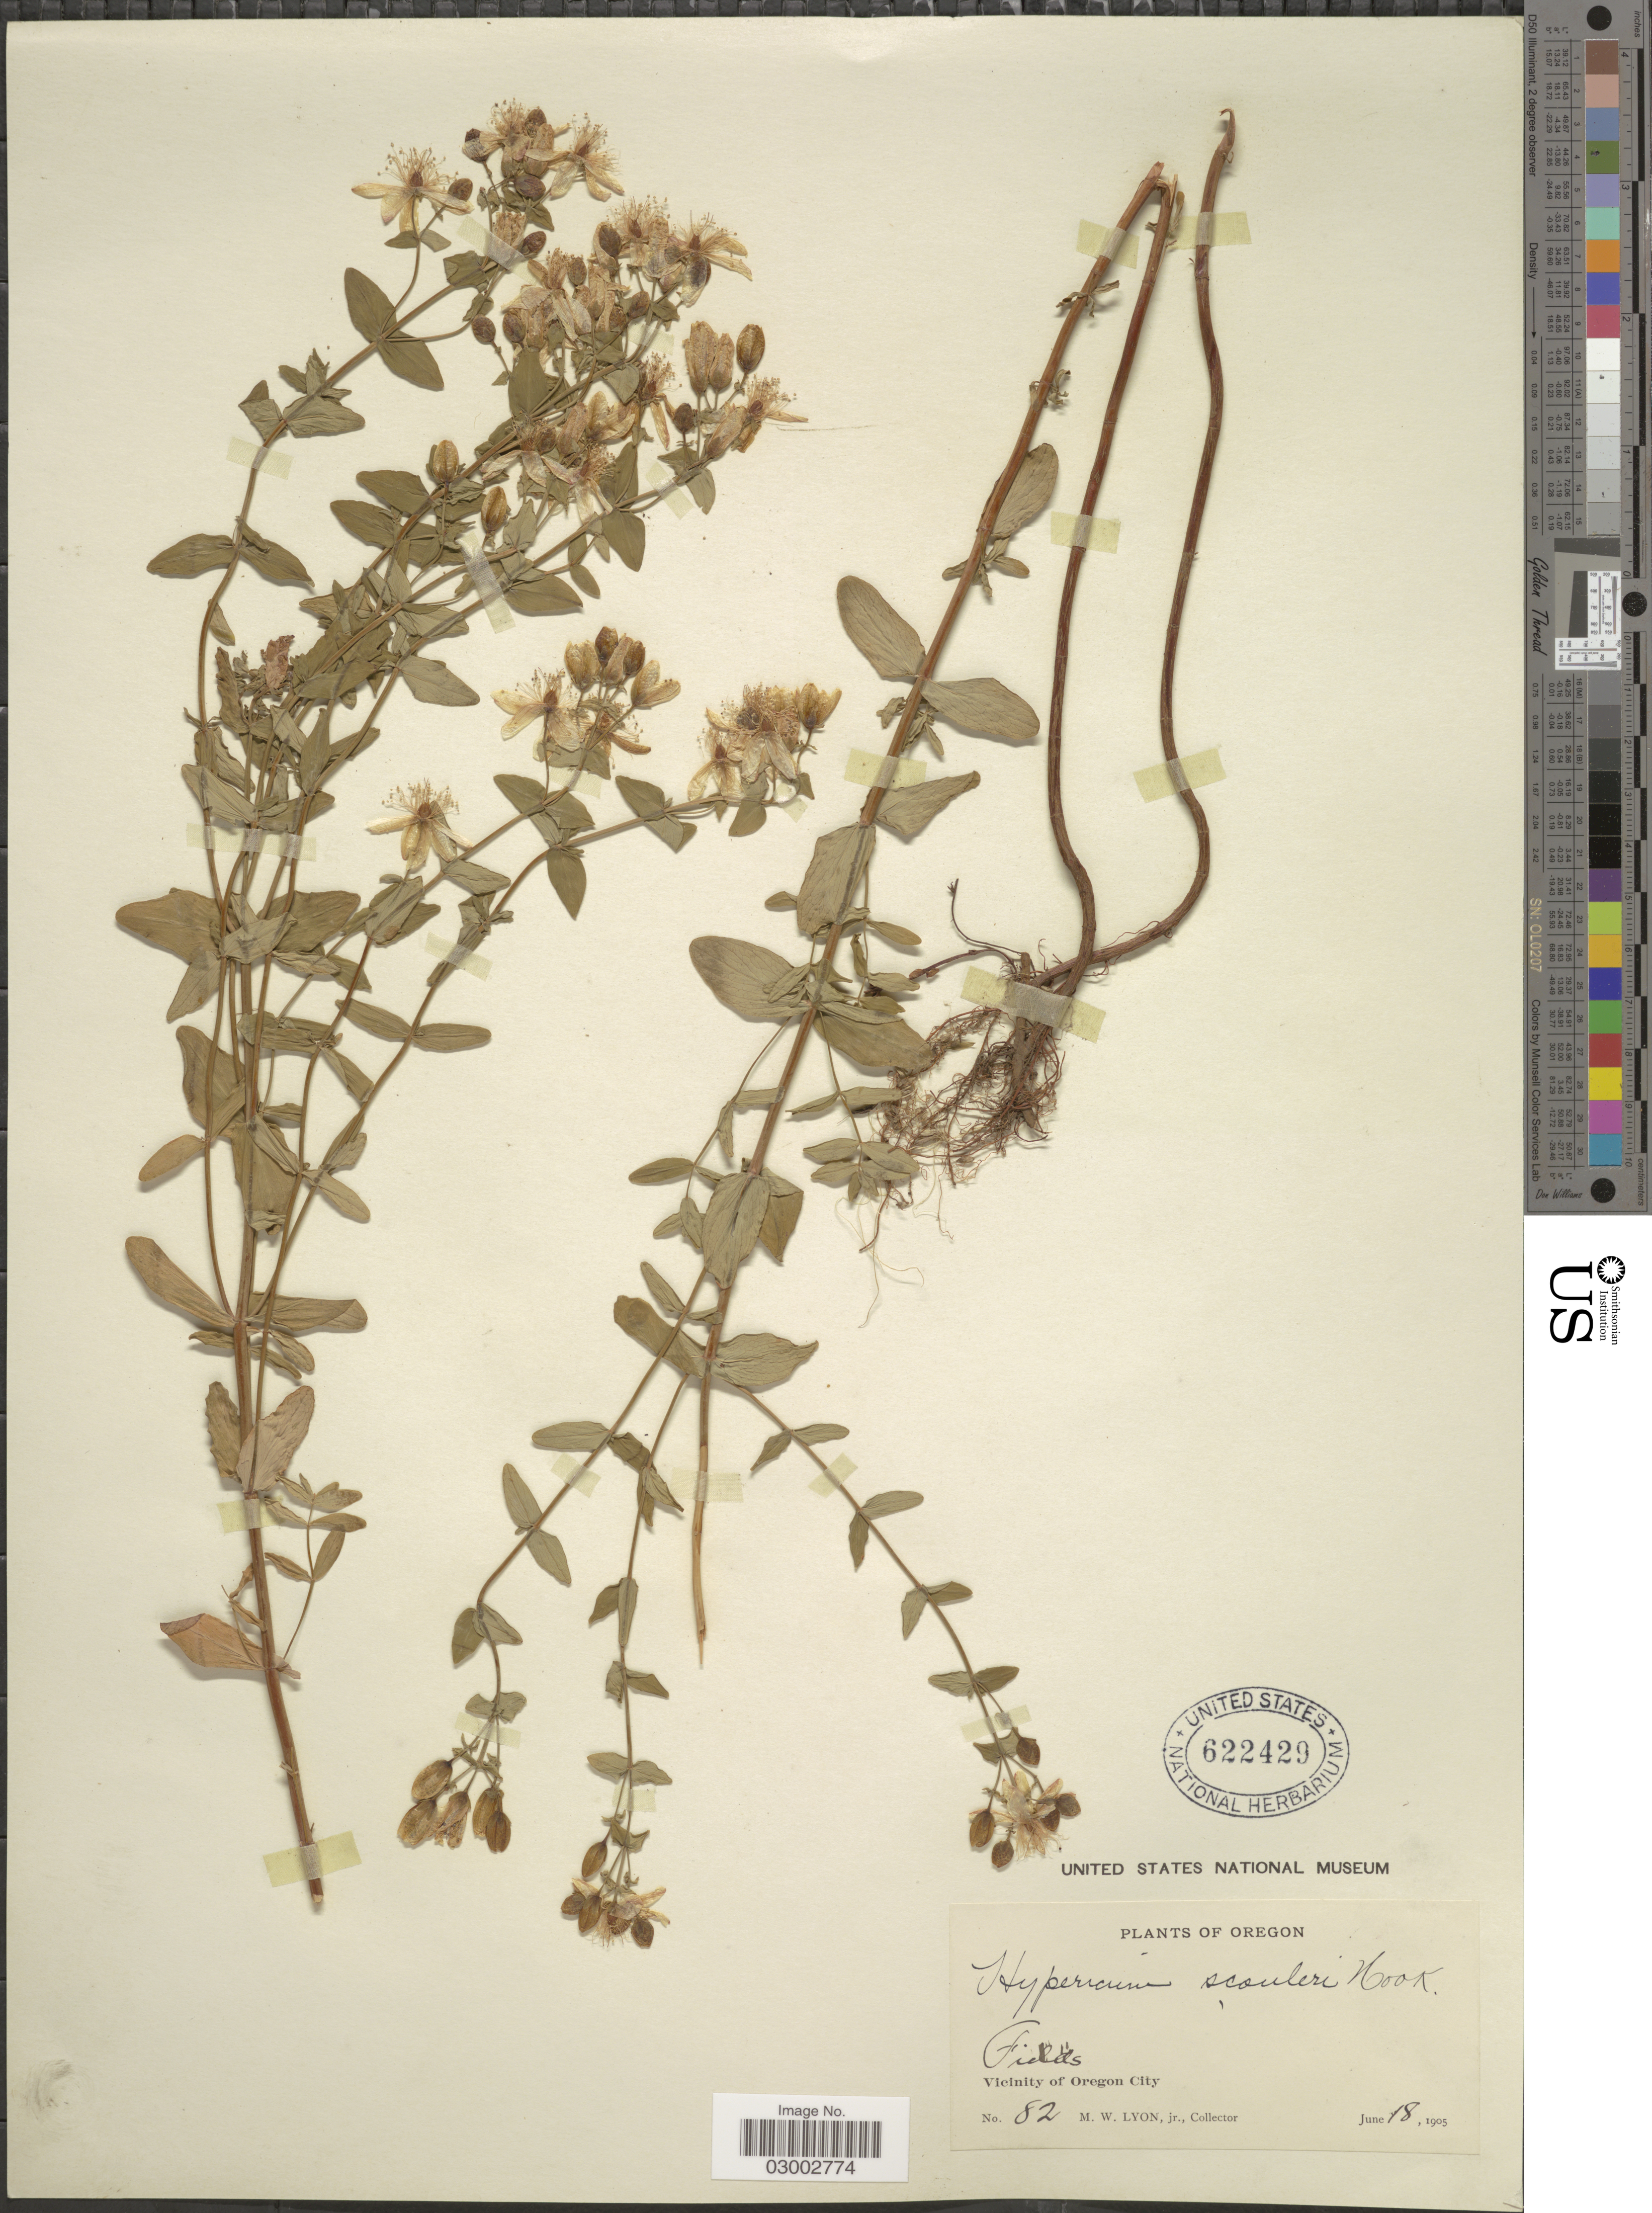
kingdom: Plantae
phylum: Tracheophyta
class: Magnoliopsida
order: Malpighiales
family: Hypericaceae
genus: Hypericum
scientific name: Hypericum scouleri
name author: Hook.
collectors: M. W. Lyon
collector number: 82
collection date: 1905-06-18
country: United States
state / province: Oregon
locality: Vicinity of Oregon City.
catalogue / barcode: US 622429